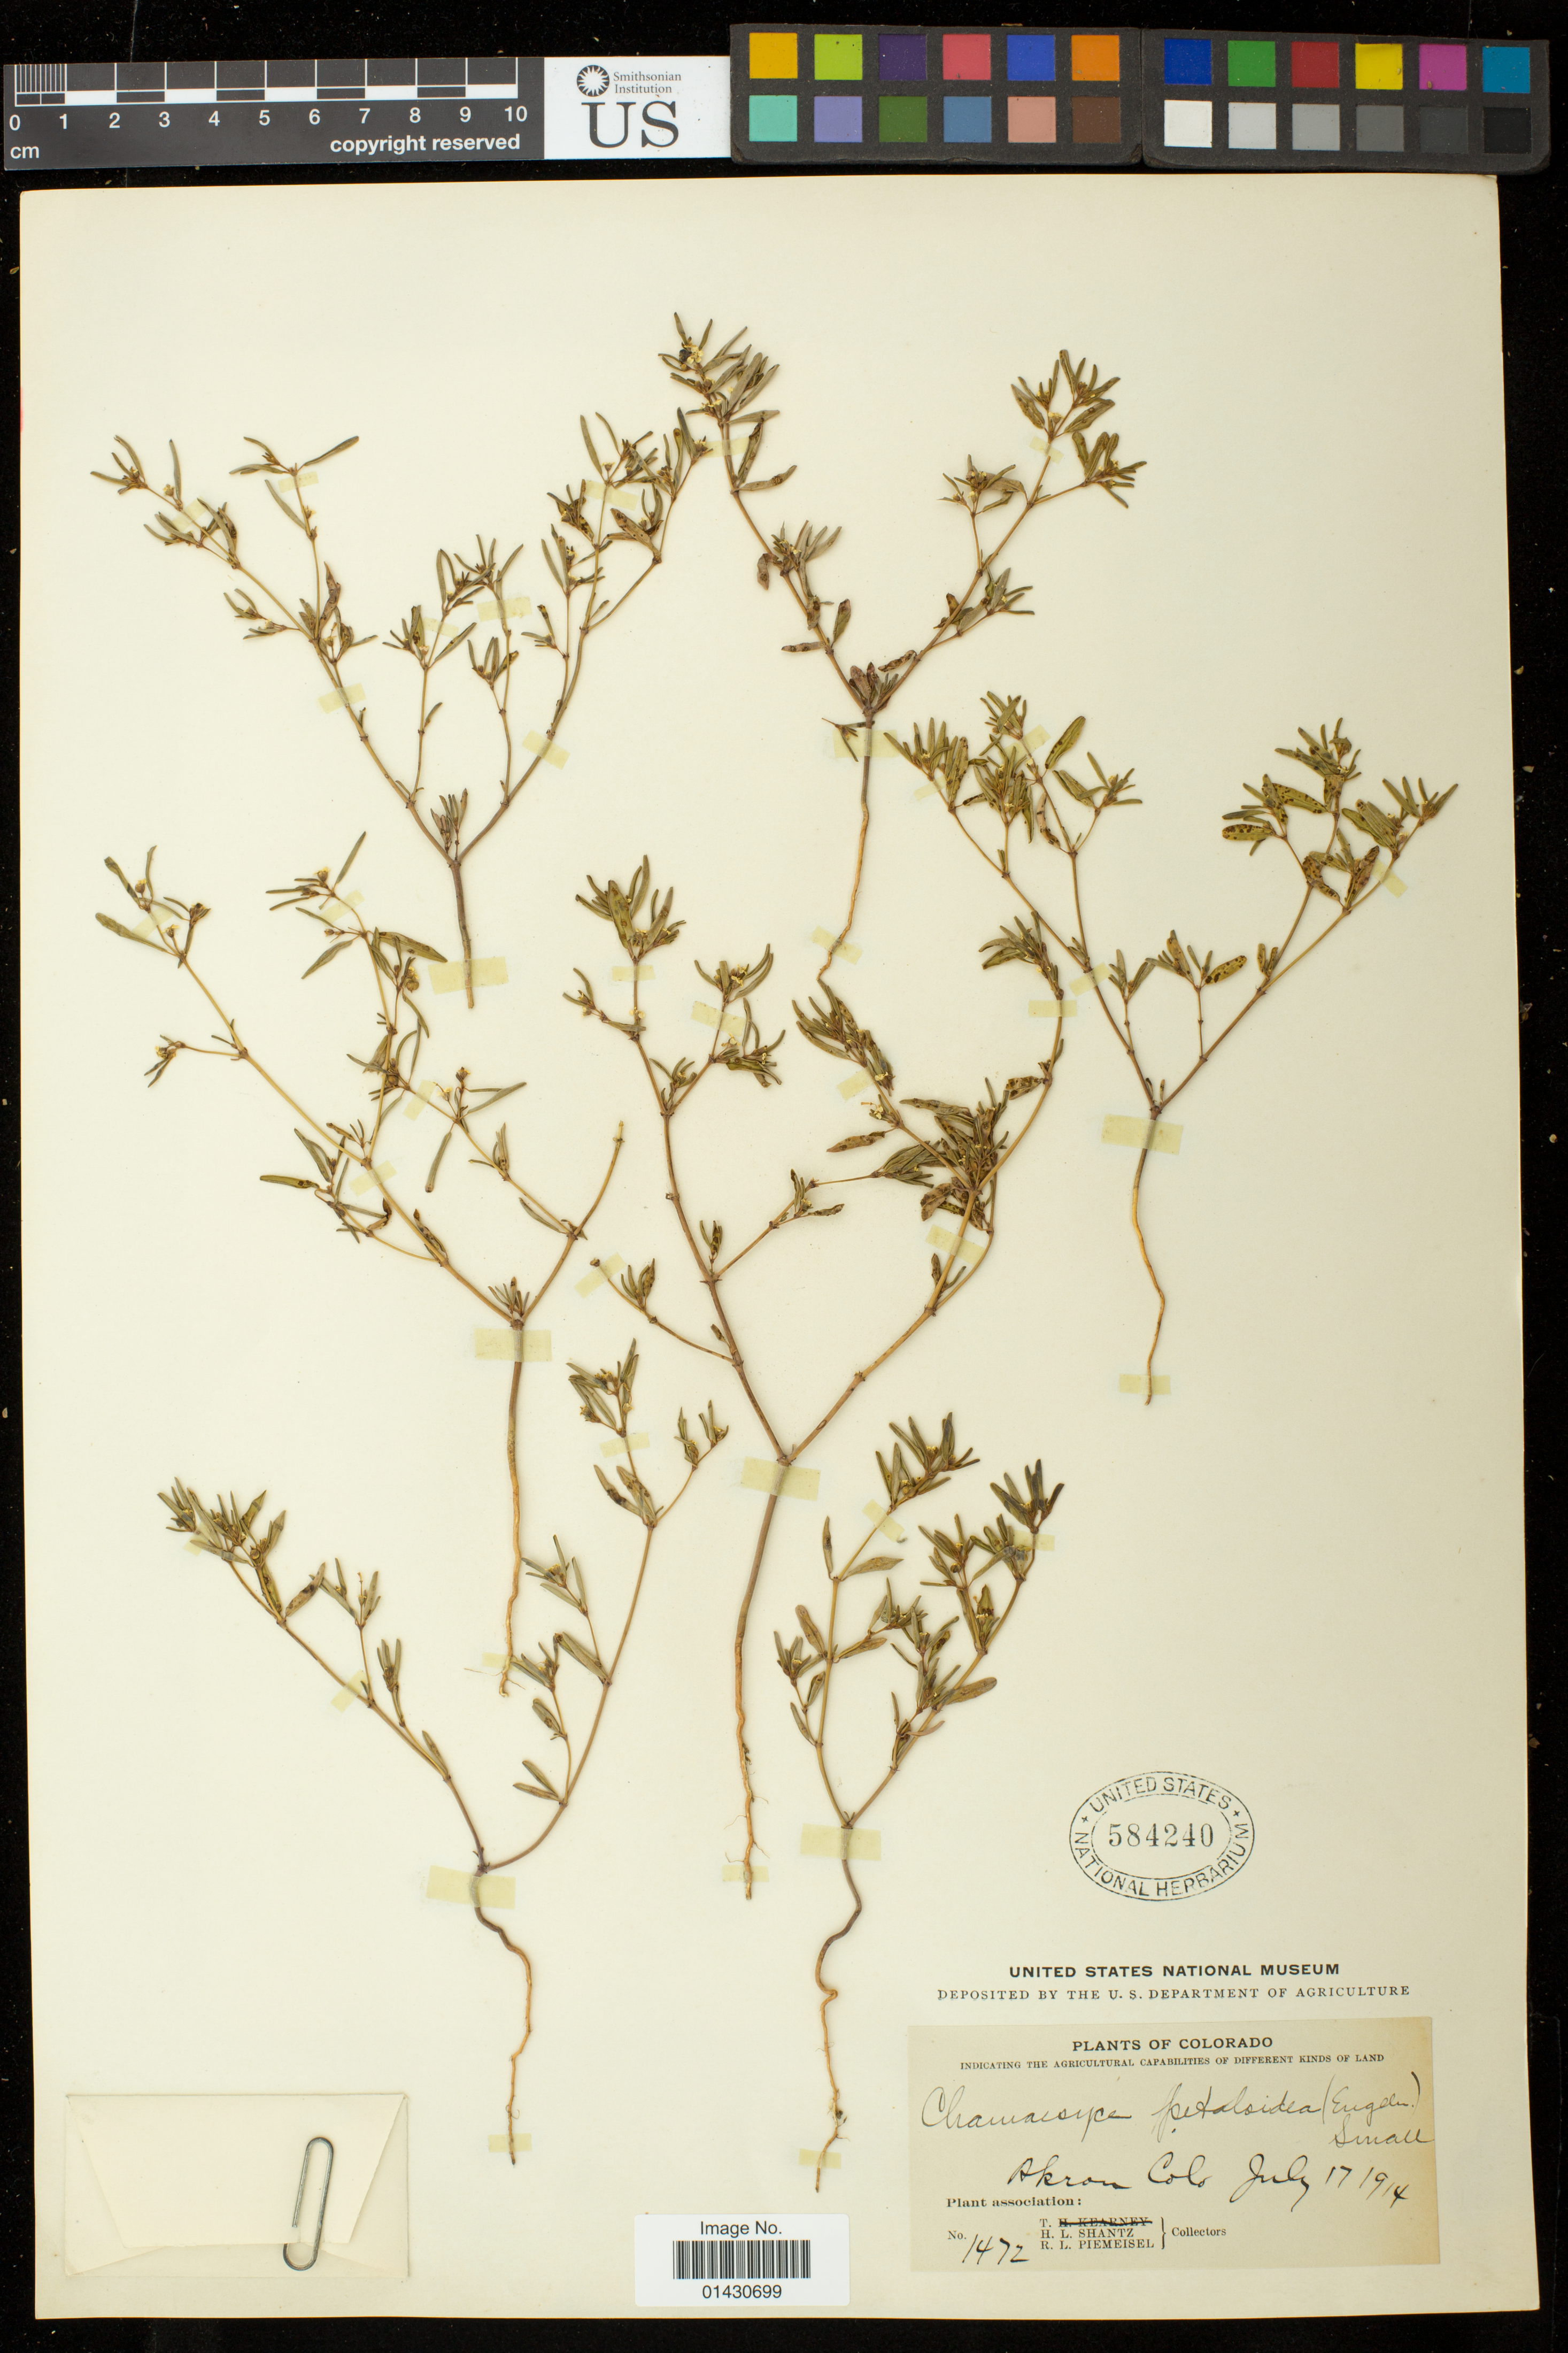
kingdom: Plantae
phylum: Tracheophyta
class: Magnoliopsida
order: Malpighiales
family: Euphorbiaceae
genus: Euphorbia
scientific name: Euphorbia missurica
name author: Raf.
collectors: H. Shantz & R. L. Piemeisel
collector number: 1472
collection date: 1914-07-17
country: United States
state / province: Colorado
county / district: Washington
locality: Akron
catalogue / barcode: US 584240